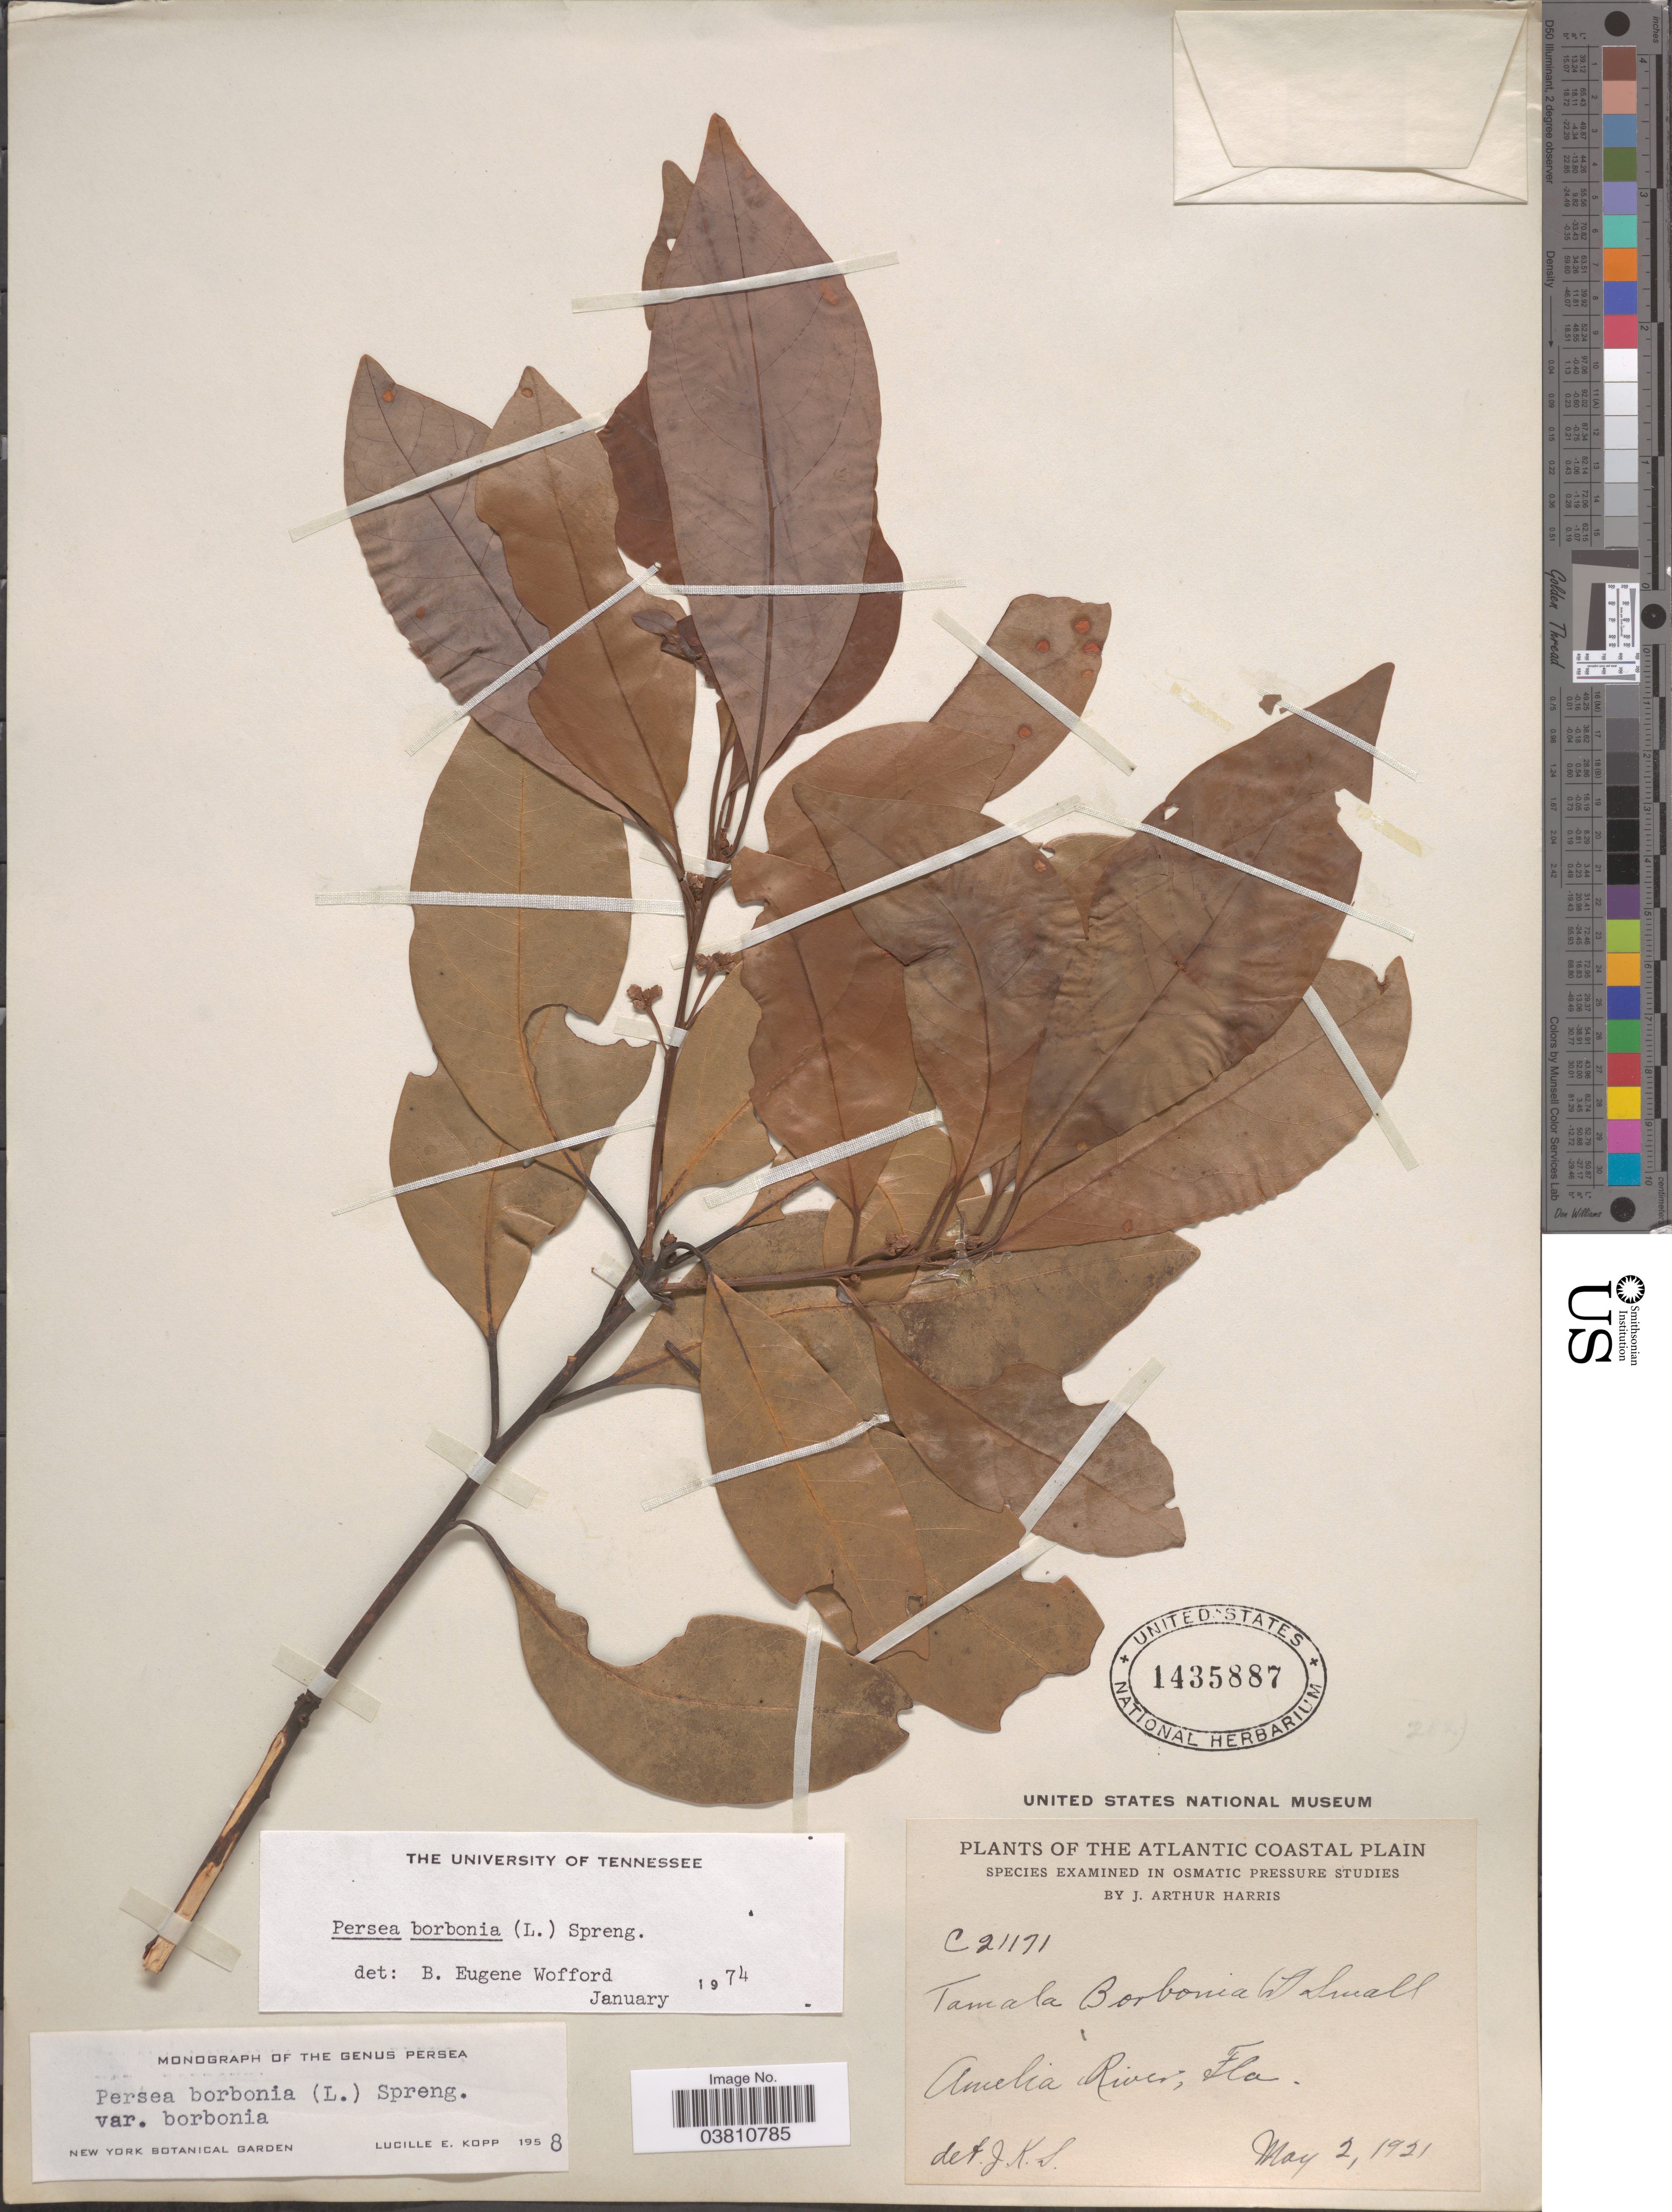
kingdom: Plantae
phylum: Tracheophyta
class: Magnoliopsida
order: Laurales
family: Lauraceae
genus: Persea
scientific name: Persea borbonia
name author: (L.) Spreng.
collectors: J. A. Harris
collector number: C21171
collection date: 1921-05-02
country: United States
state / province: Florida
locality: The Atlantic Coastal Plain. Amelia River.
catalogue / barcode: US 1435887